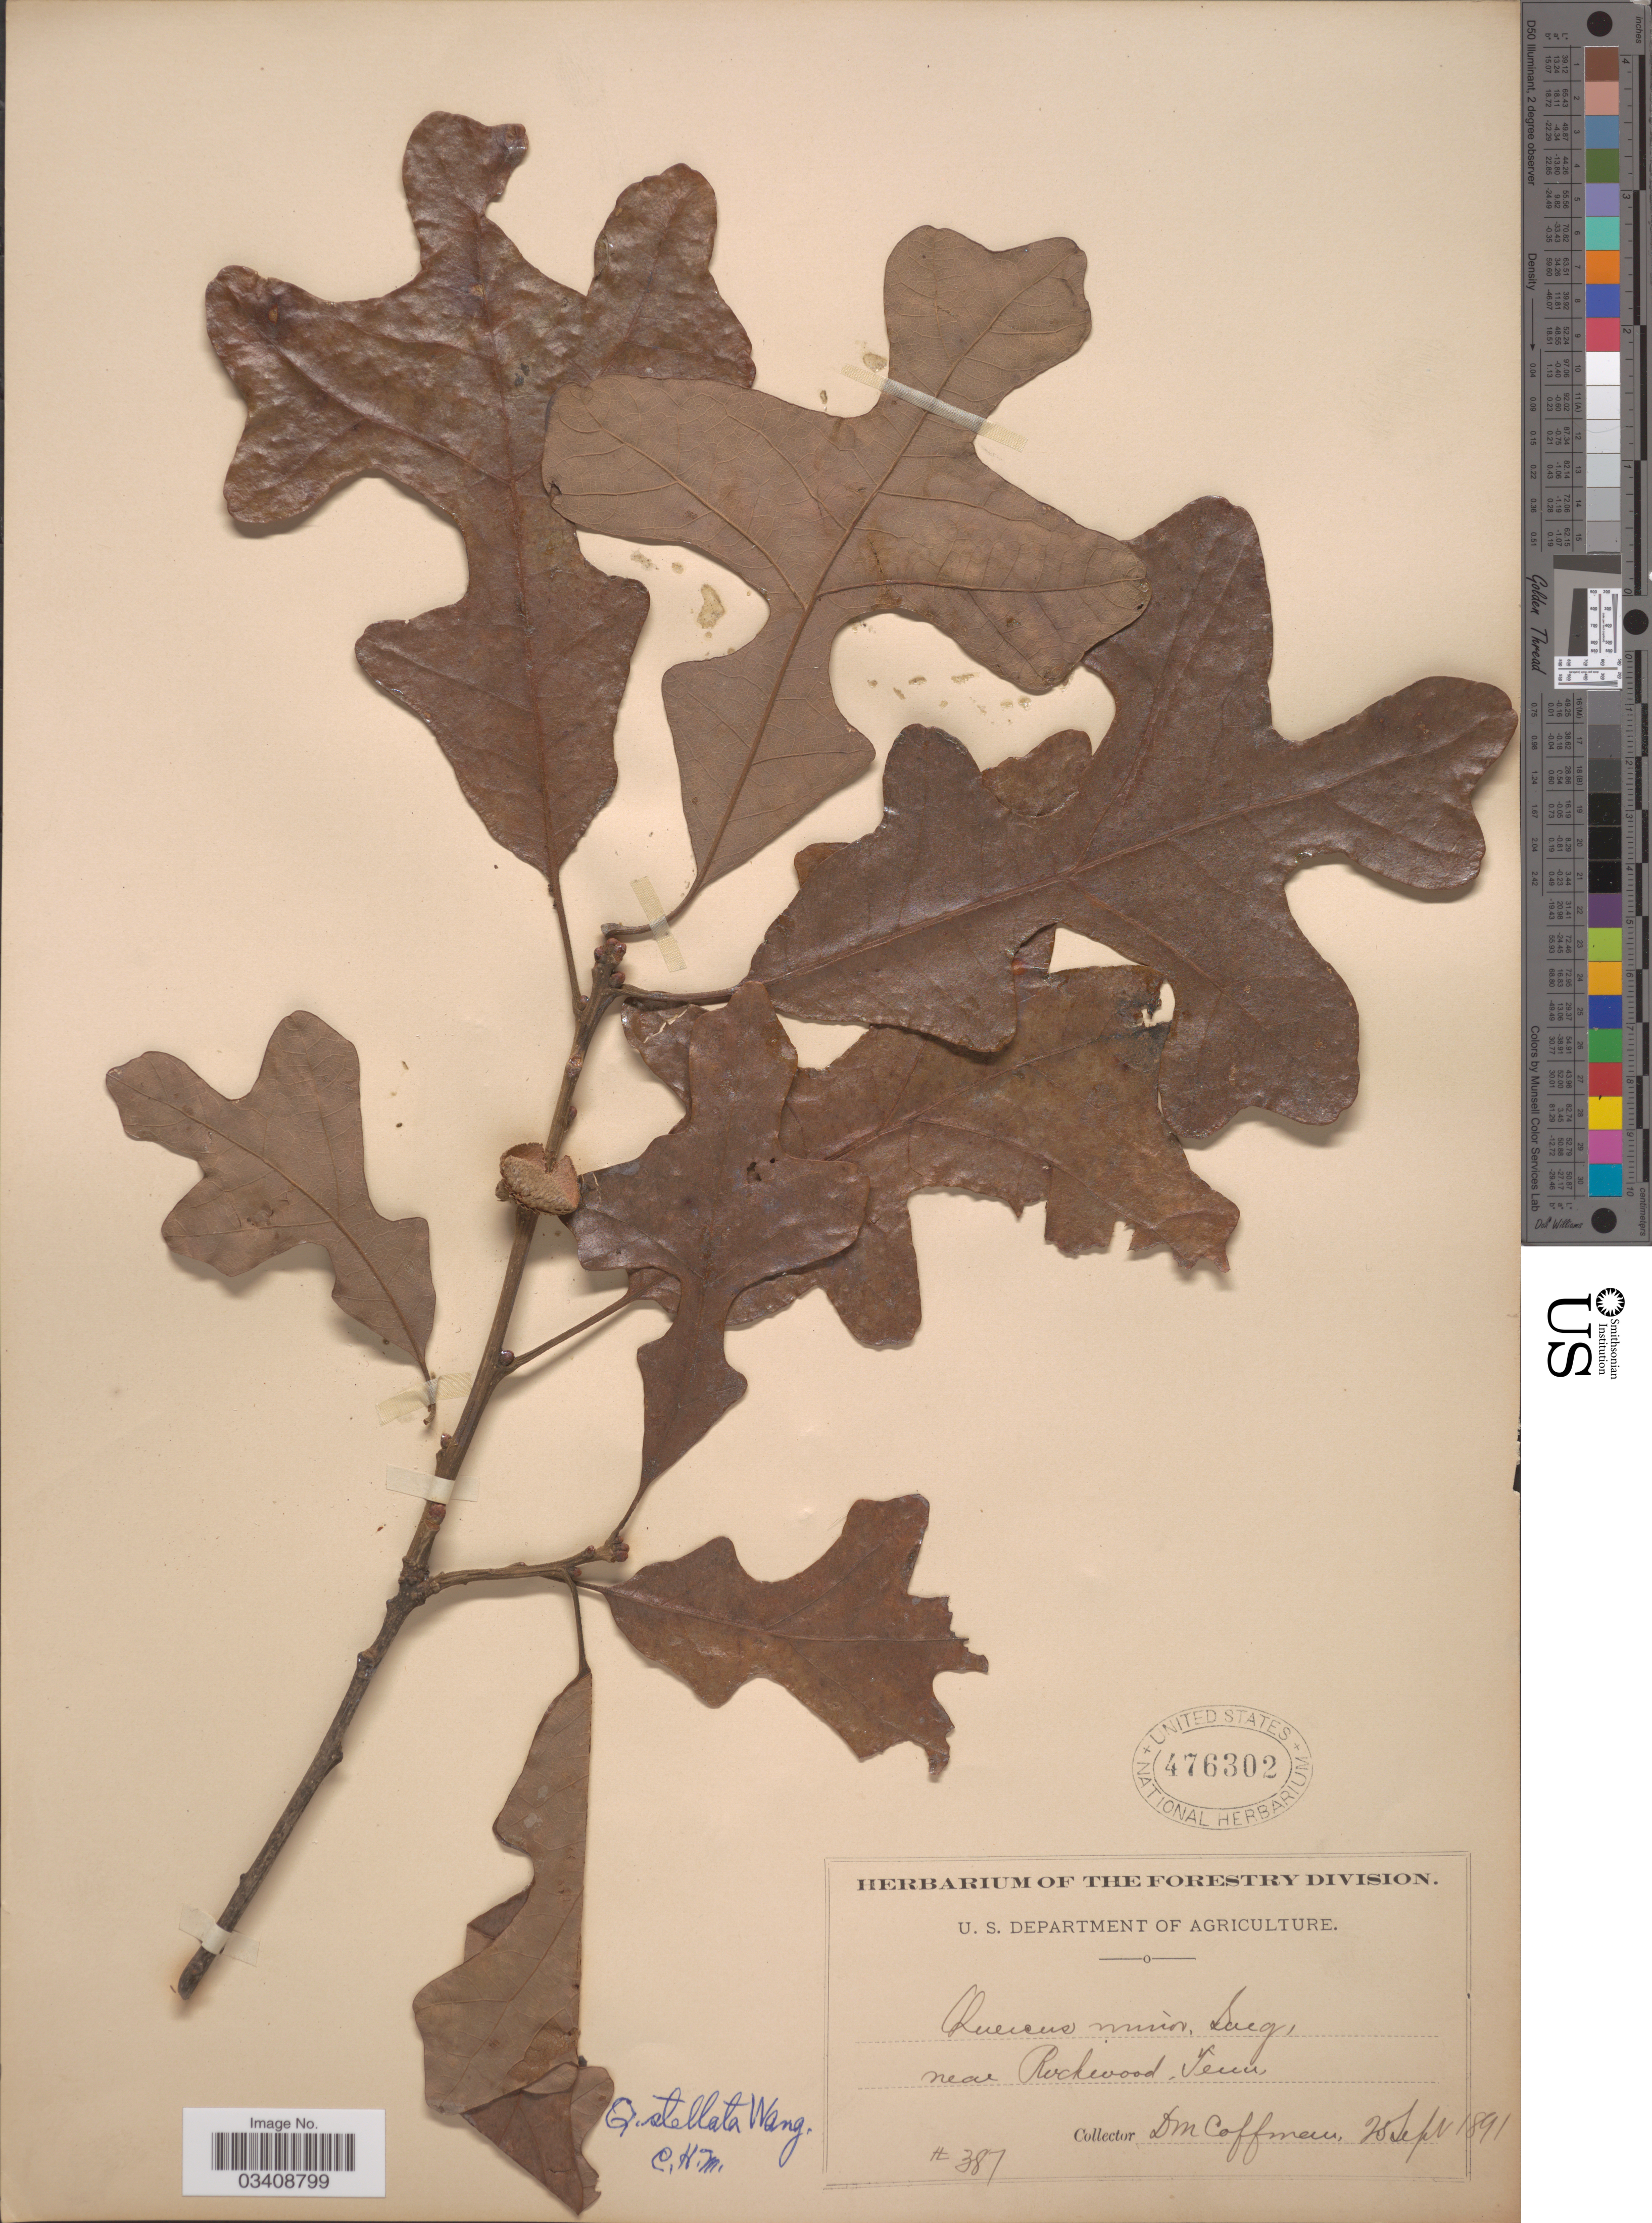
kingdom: Plantae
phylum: Tracheophyta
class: Magnoliopsida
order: Fagales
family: Fagaceae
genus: Quercus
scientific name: Quercus stellata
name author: Wangenh.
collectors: D. M. Coffman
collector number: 387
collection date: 1891-09-23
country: United States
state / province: Tennessee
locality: Near Rockwood.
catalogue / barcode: US 476302